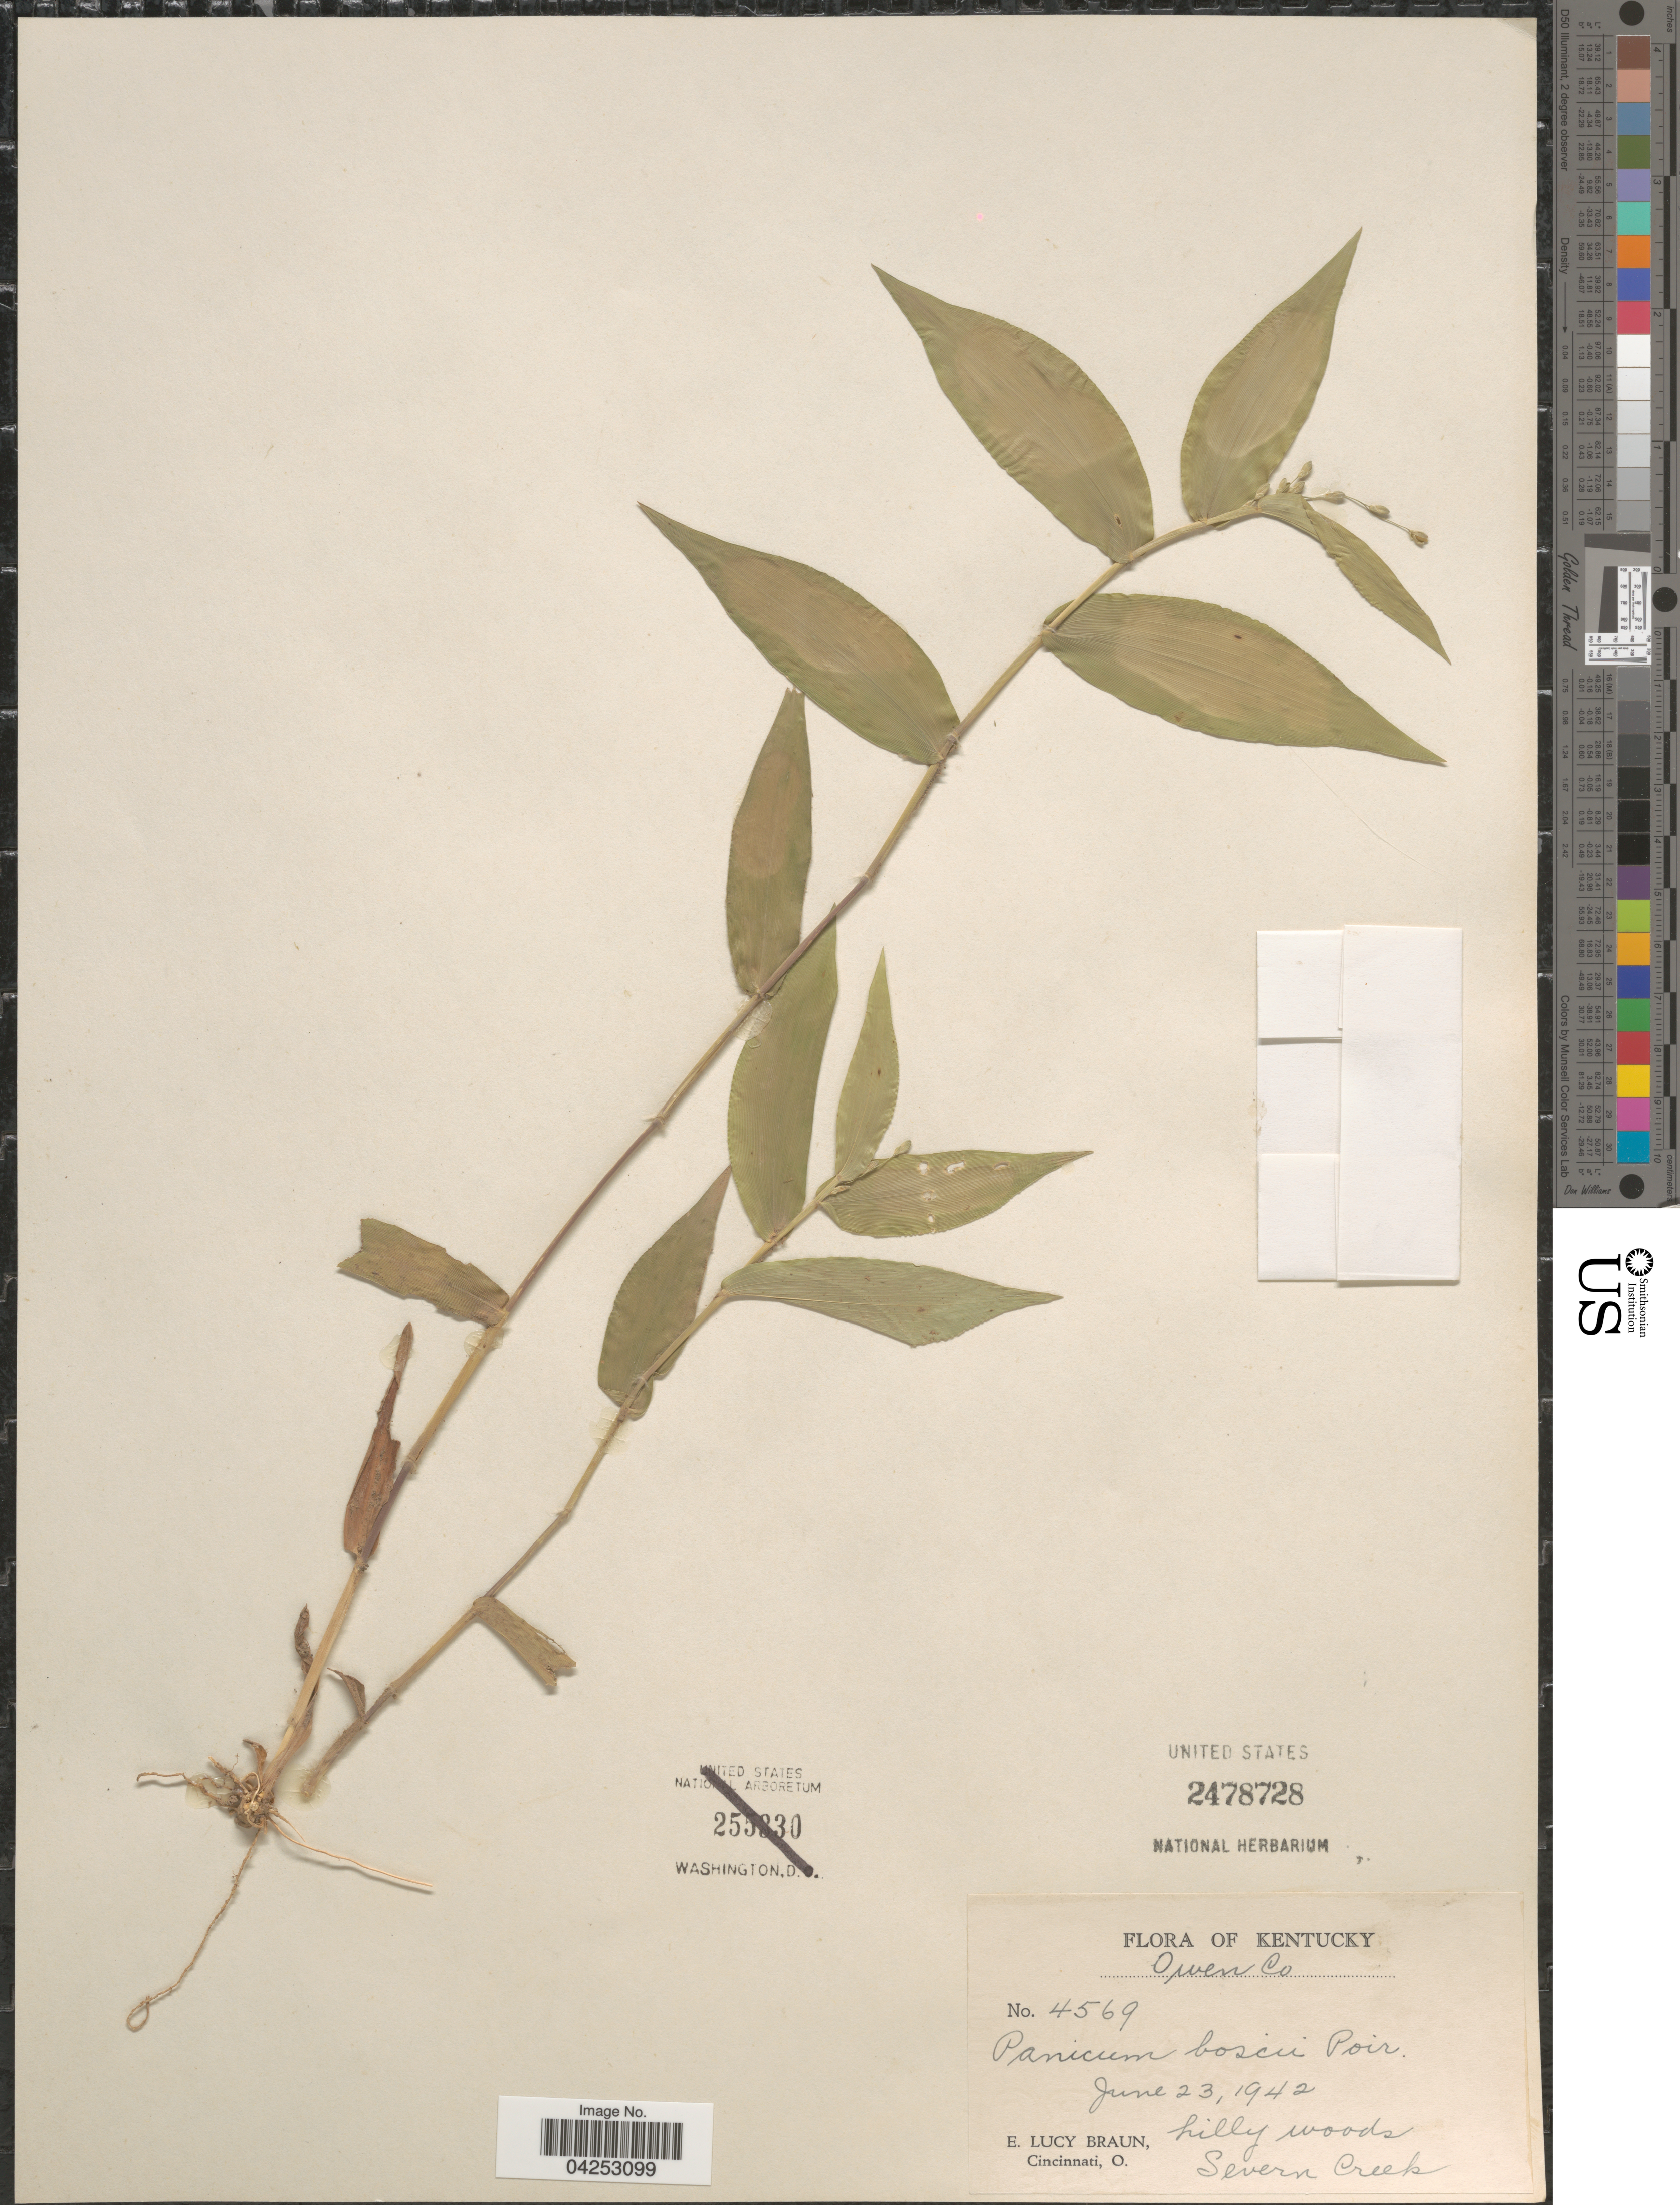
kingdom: Plantae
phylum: Tracheophyta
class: Liliopsida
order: Poales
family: Poaceae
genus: Dichanthelium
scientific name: Dichanthelium boscii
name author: (Poir.) Gould & C.A. Clark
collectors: E. L. Braun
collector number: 4569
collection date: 1942-06-23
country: United States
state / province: Kentucky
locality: Owen Co. Hilly woods Severn Creek.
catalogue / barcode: US 2478728